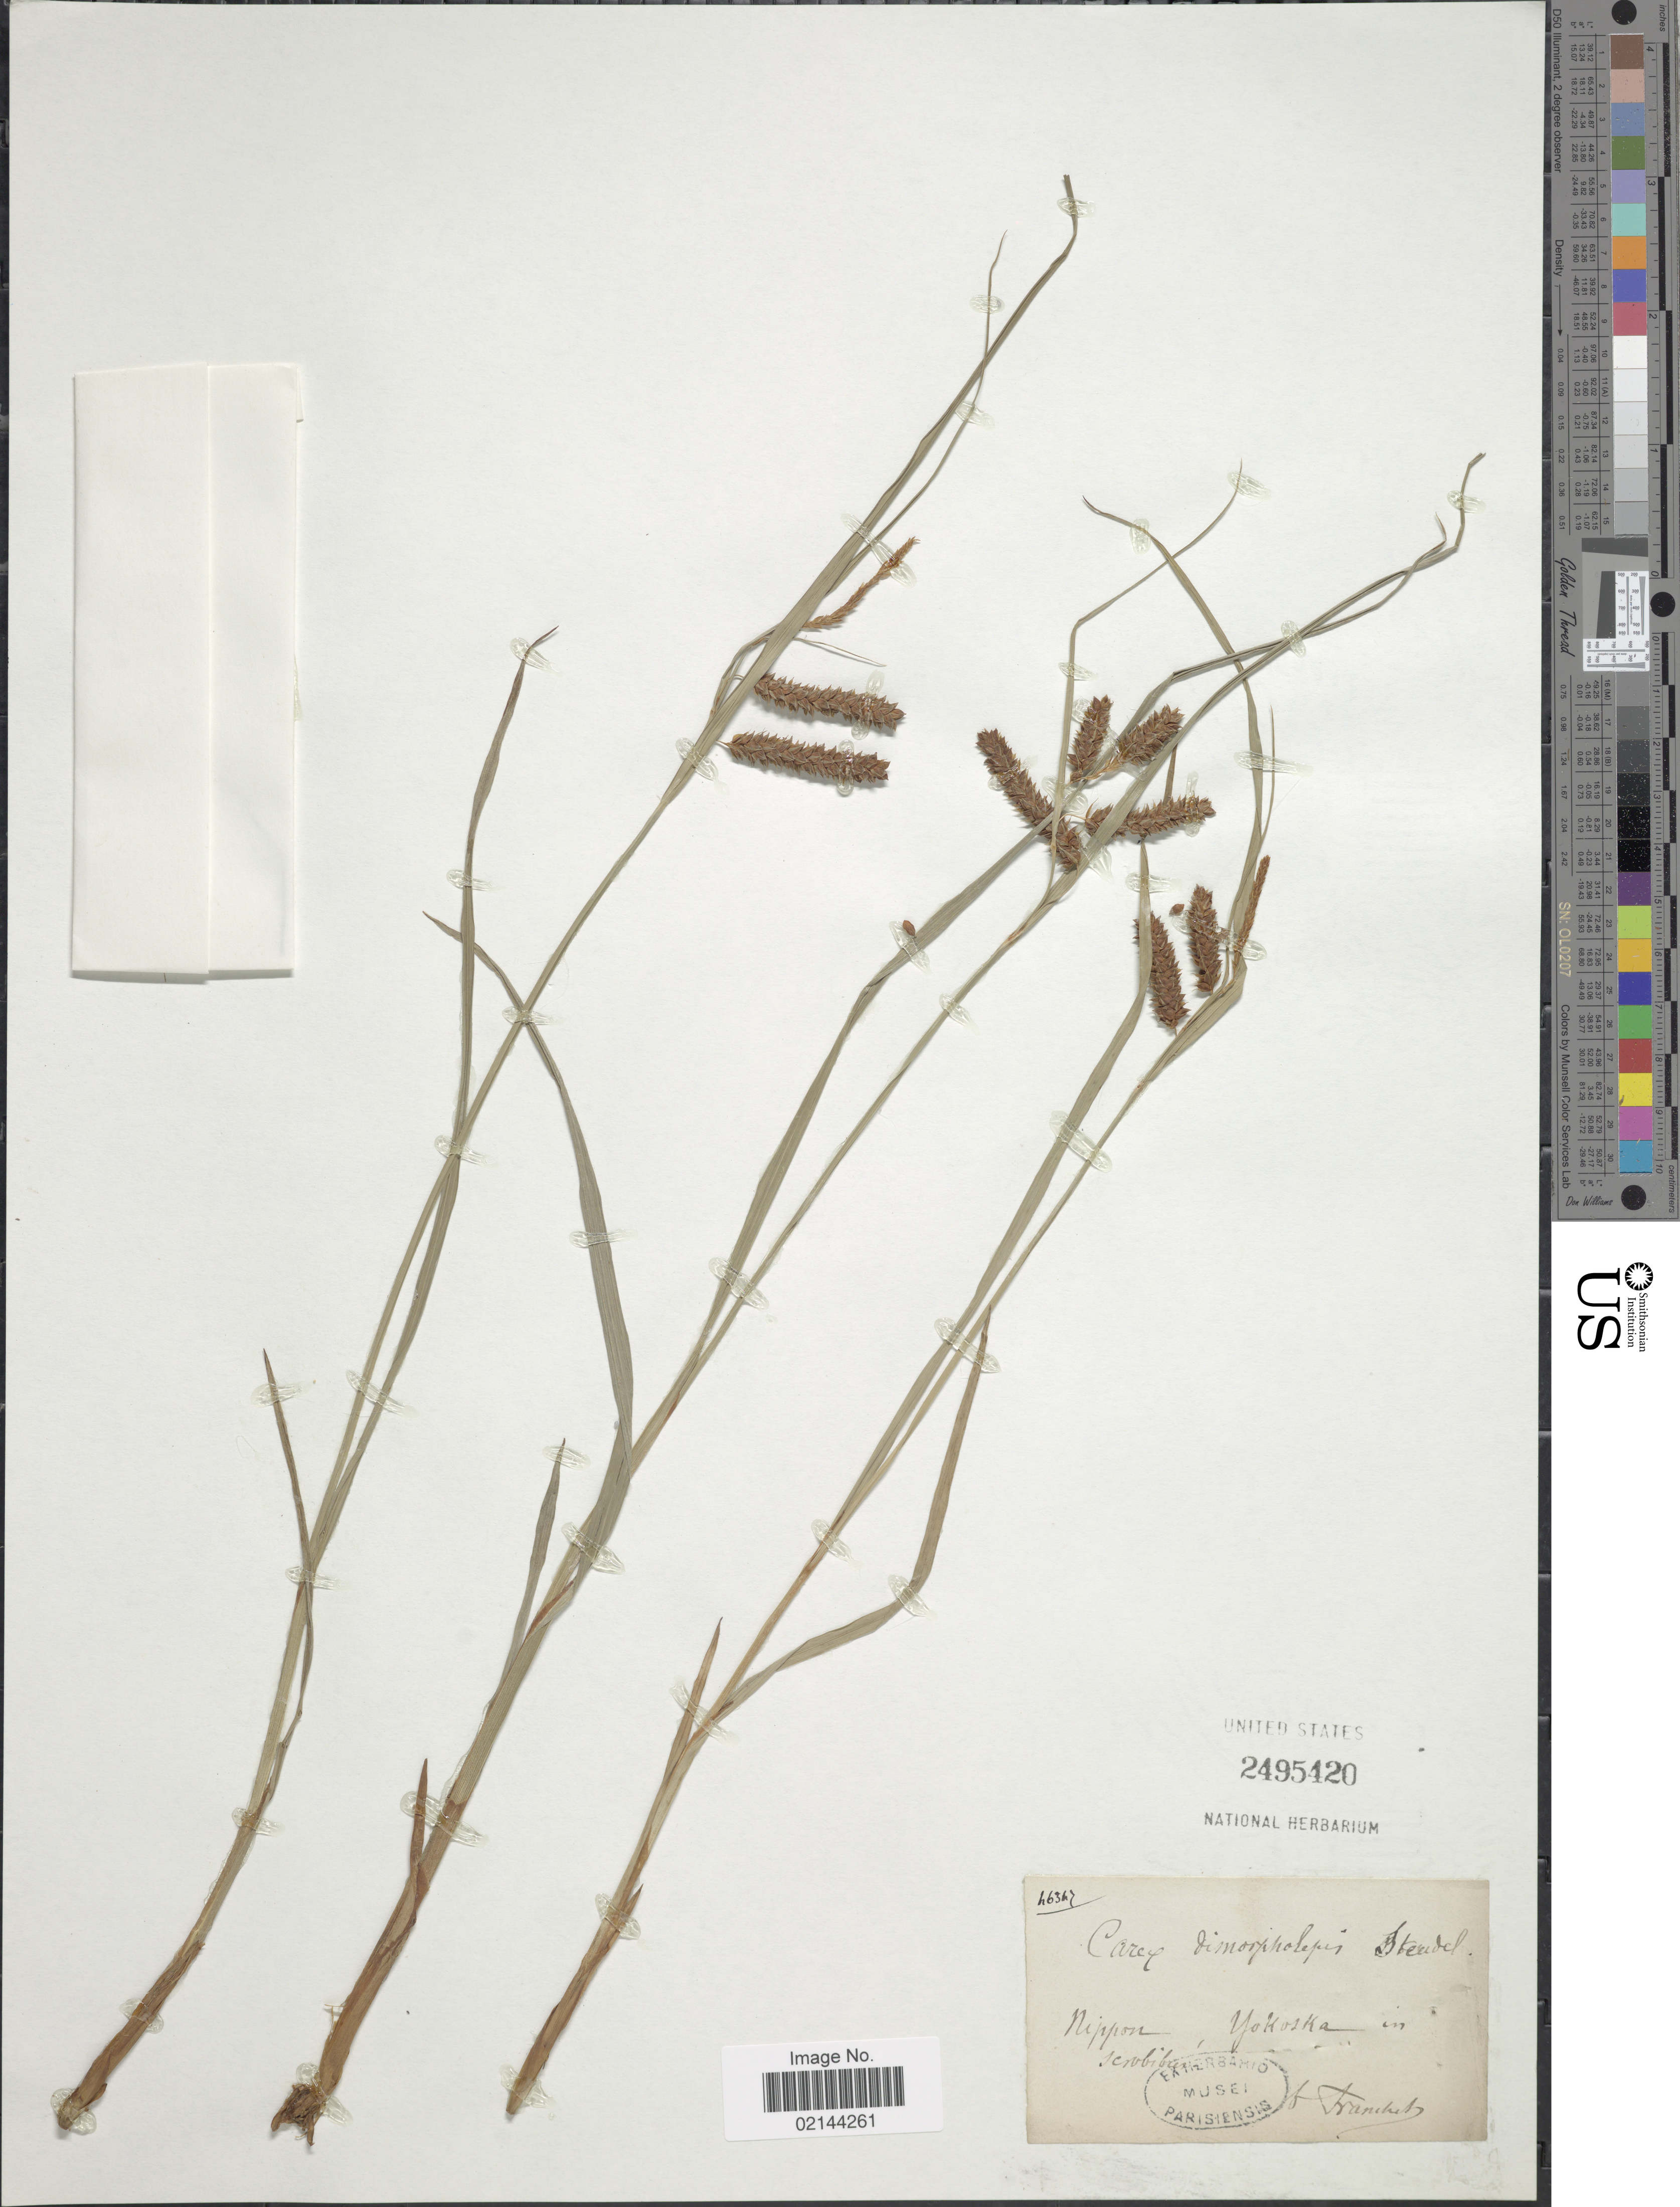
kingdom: Plantae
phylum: Tracheophyta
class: Liliopsida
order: Poales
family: Cyperaceae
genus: Carex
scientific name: Carex dimorpholepis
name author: Steud.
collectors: A. R. Franchet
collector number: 6347*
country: Japan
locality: Nippon, Yokoska in scrobibus.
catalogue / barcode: US 2495420